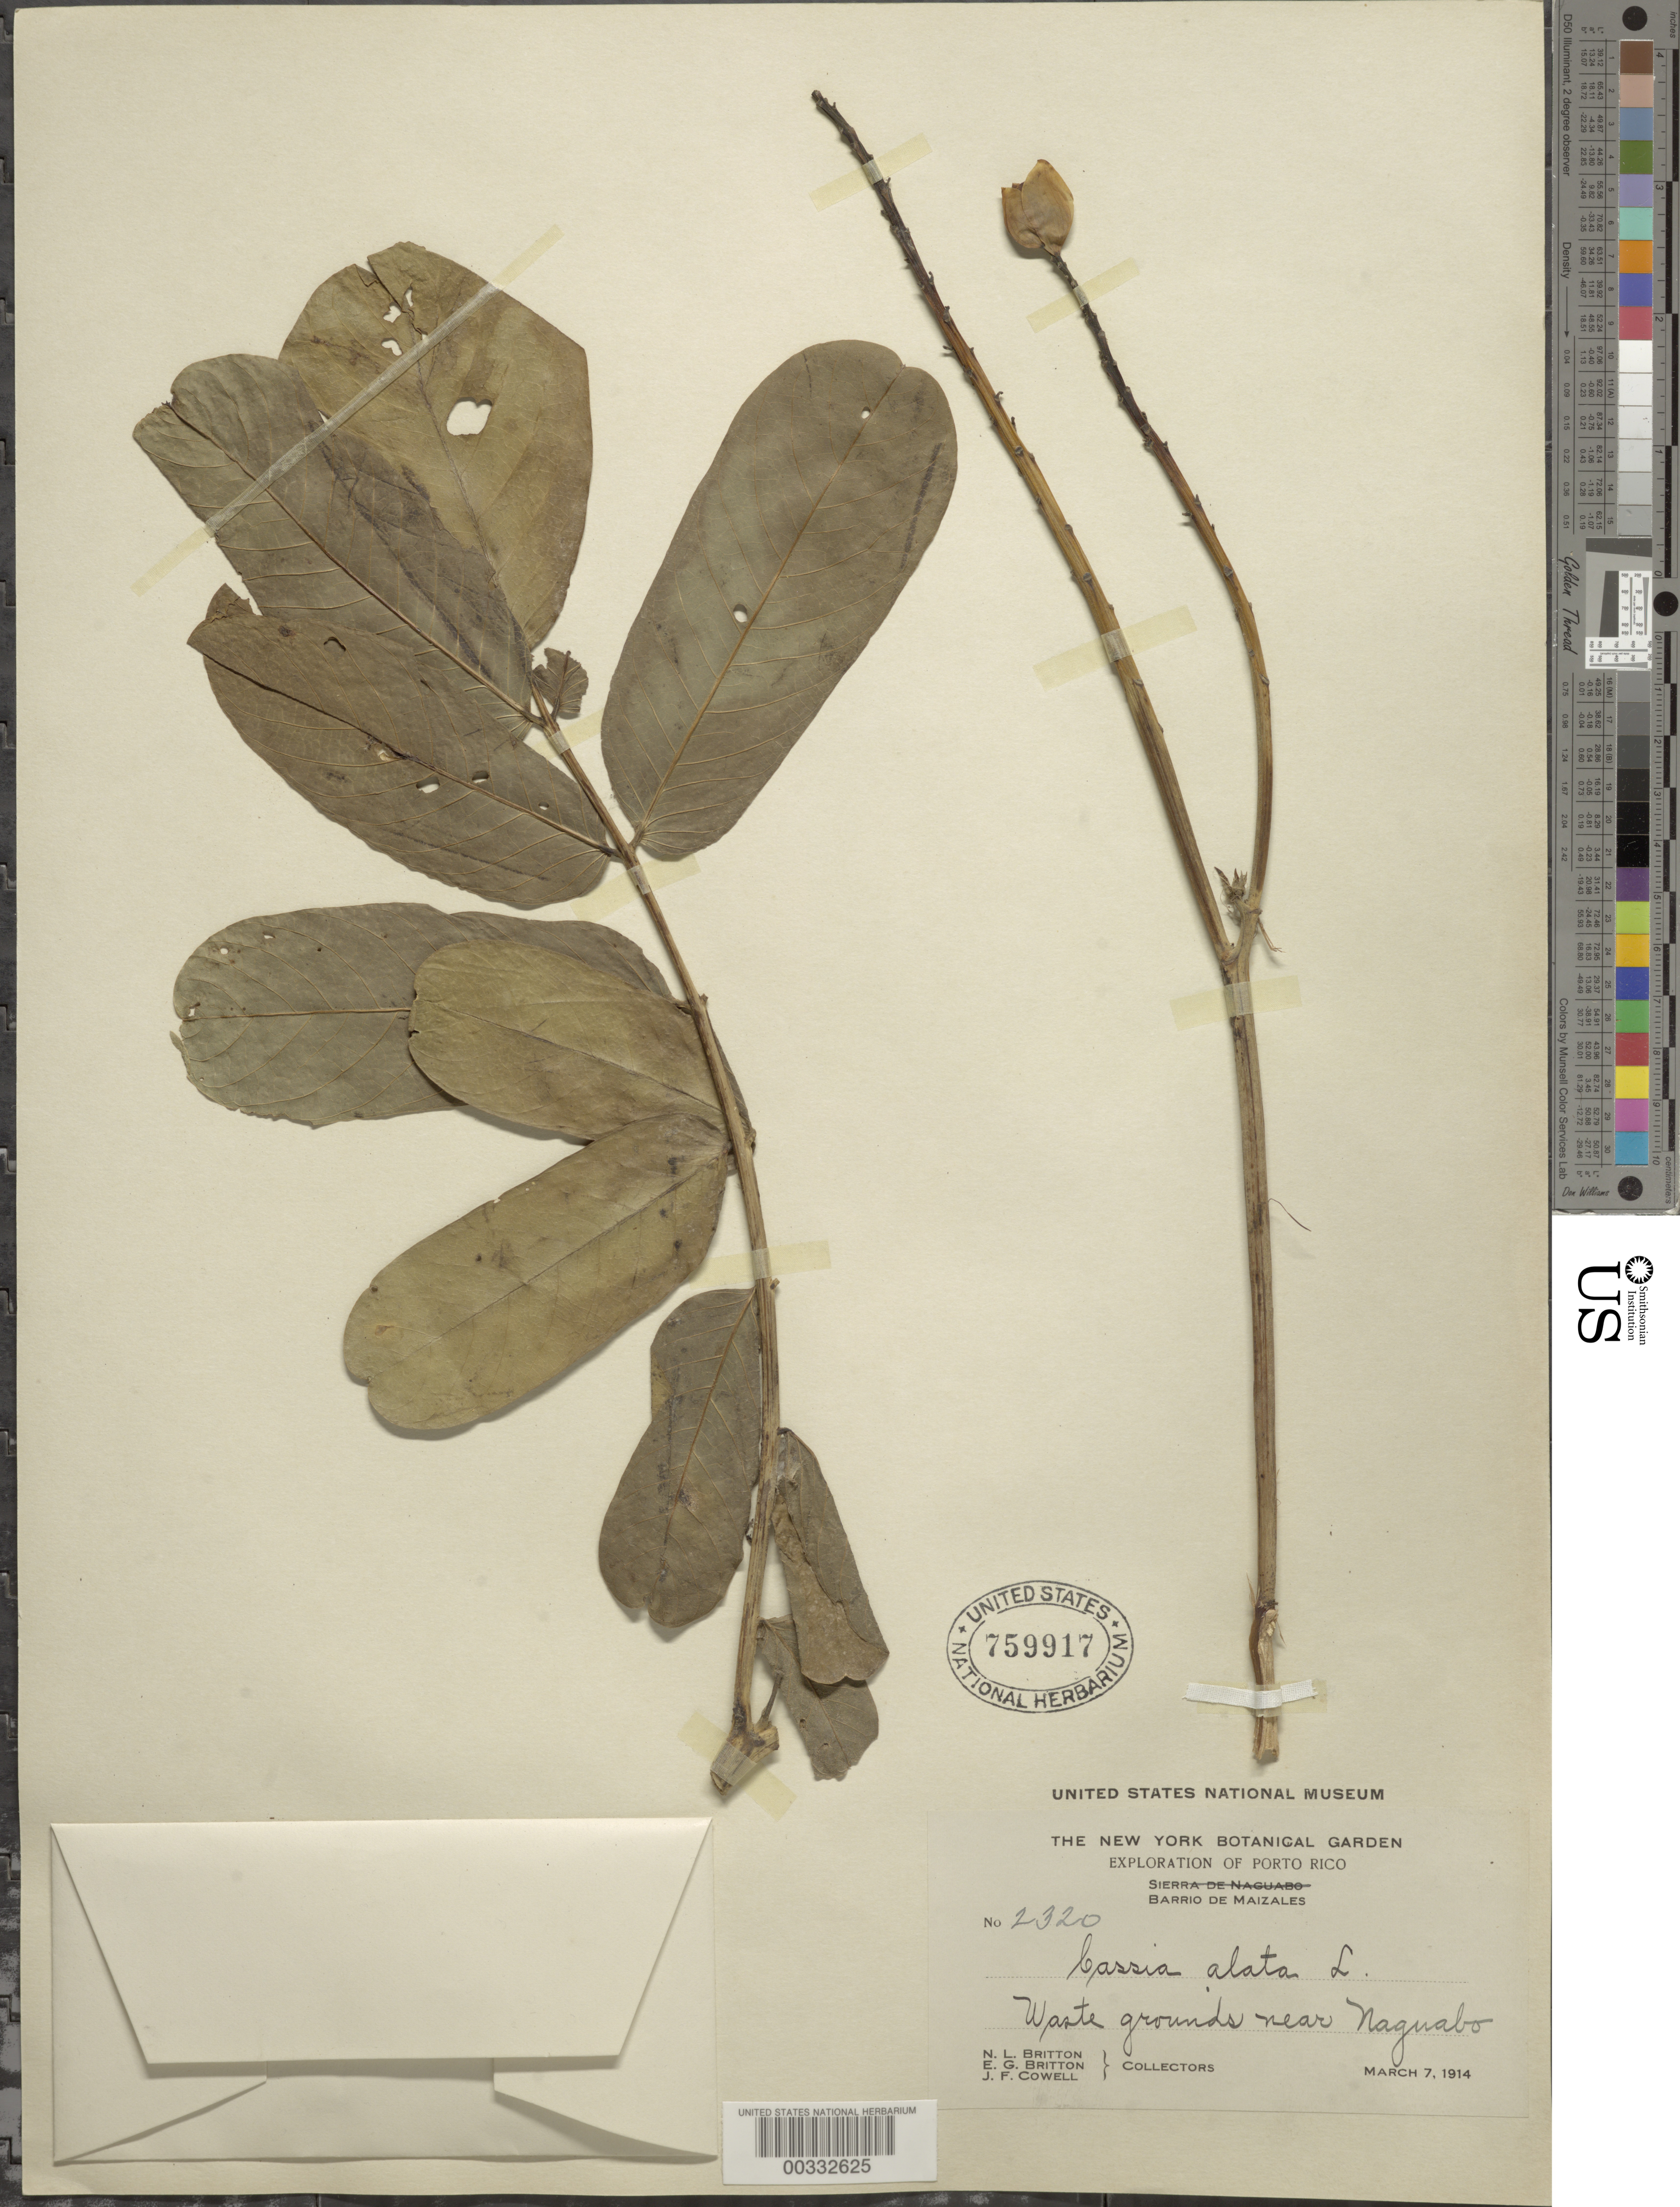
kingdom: Plantae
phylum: Tracheophyta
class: Magnoliopsida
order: Fabales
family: Fabaceae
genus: Senna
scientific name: Senna alata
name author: (L.) Roxb.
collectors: N. Britton, E. G. Britton & J. F. Cowell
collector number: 2320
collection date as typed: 07 Mar 1914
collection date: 1914-03-07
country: Puerto Rico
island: Greater Antilles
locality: Near naguabo; barrio de maizales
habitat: Waste grounds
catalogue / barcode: US 759917